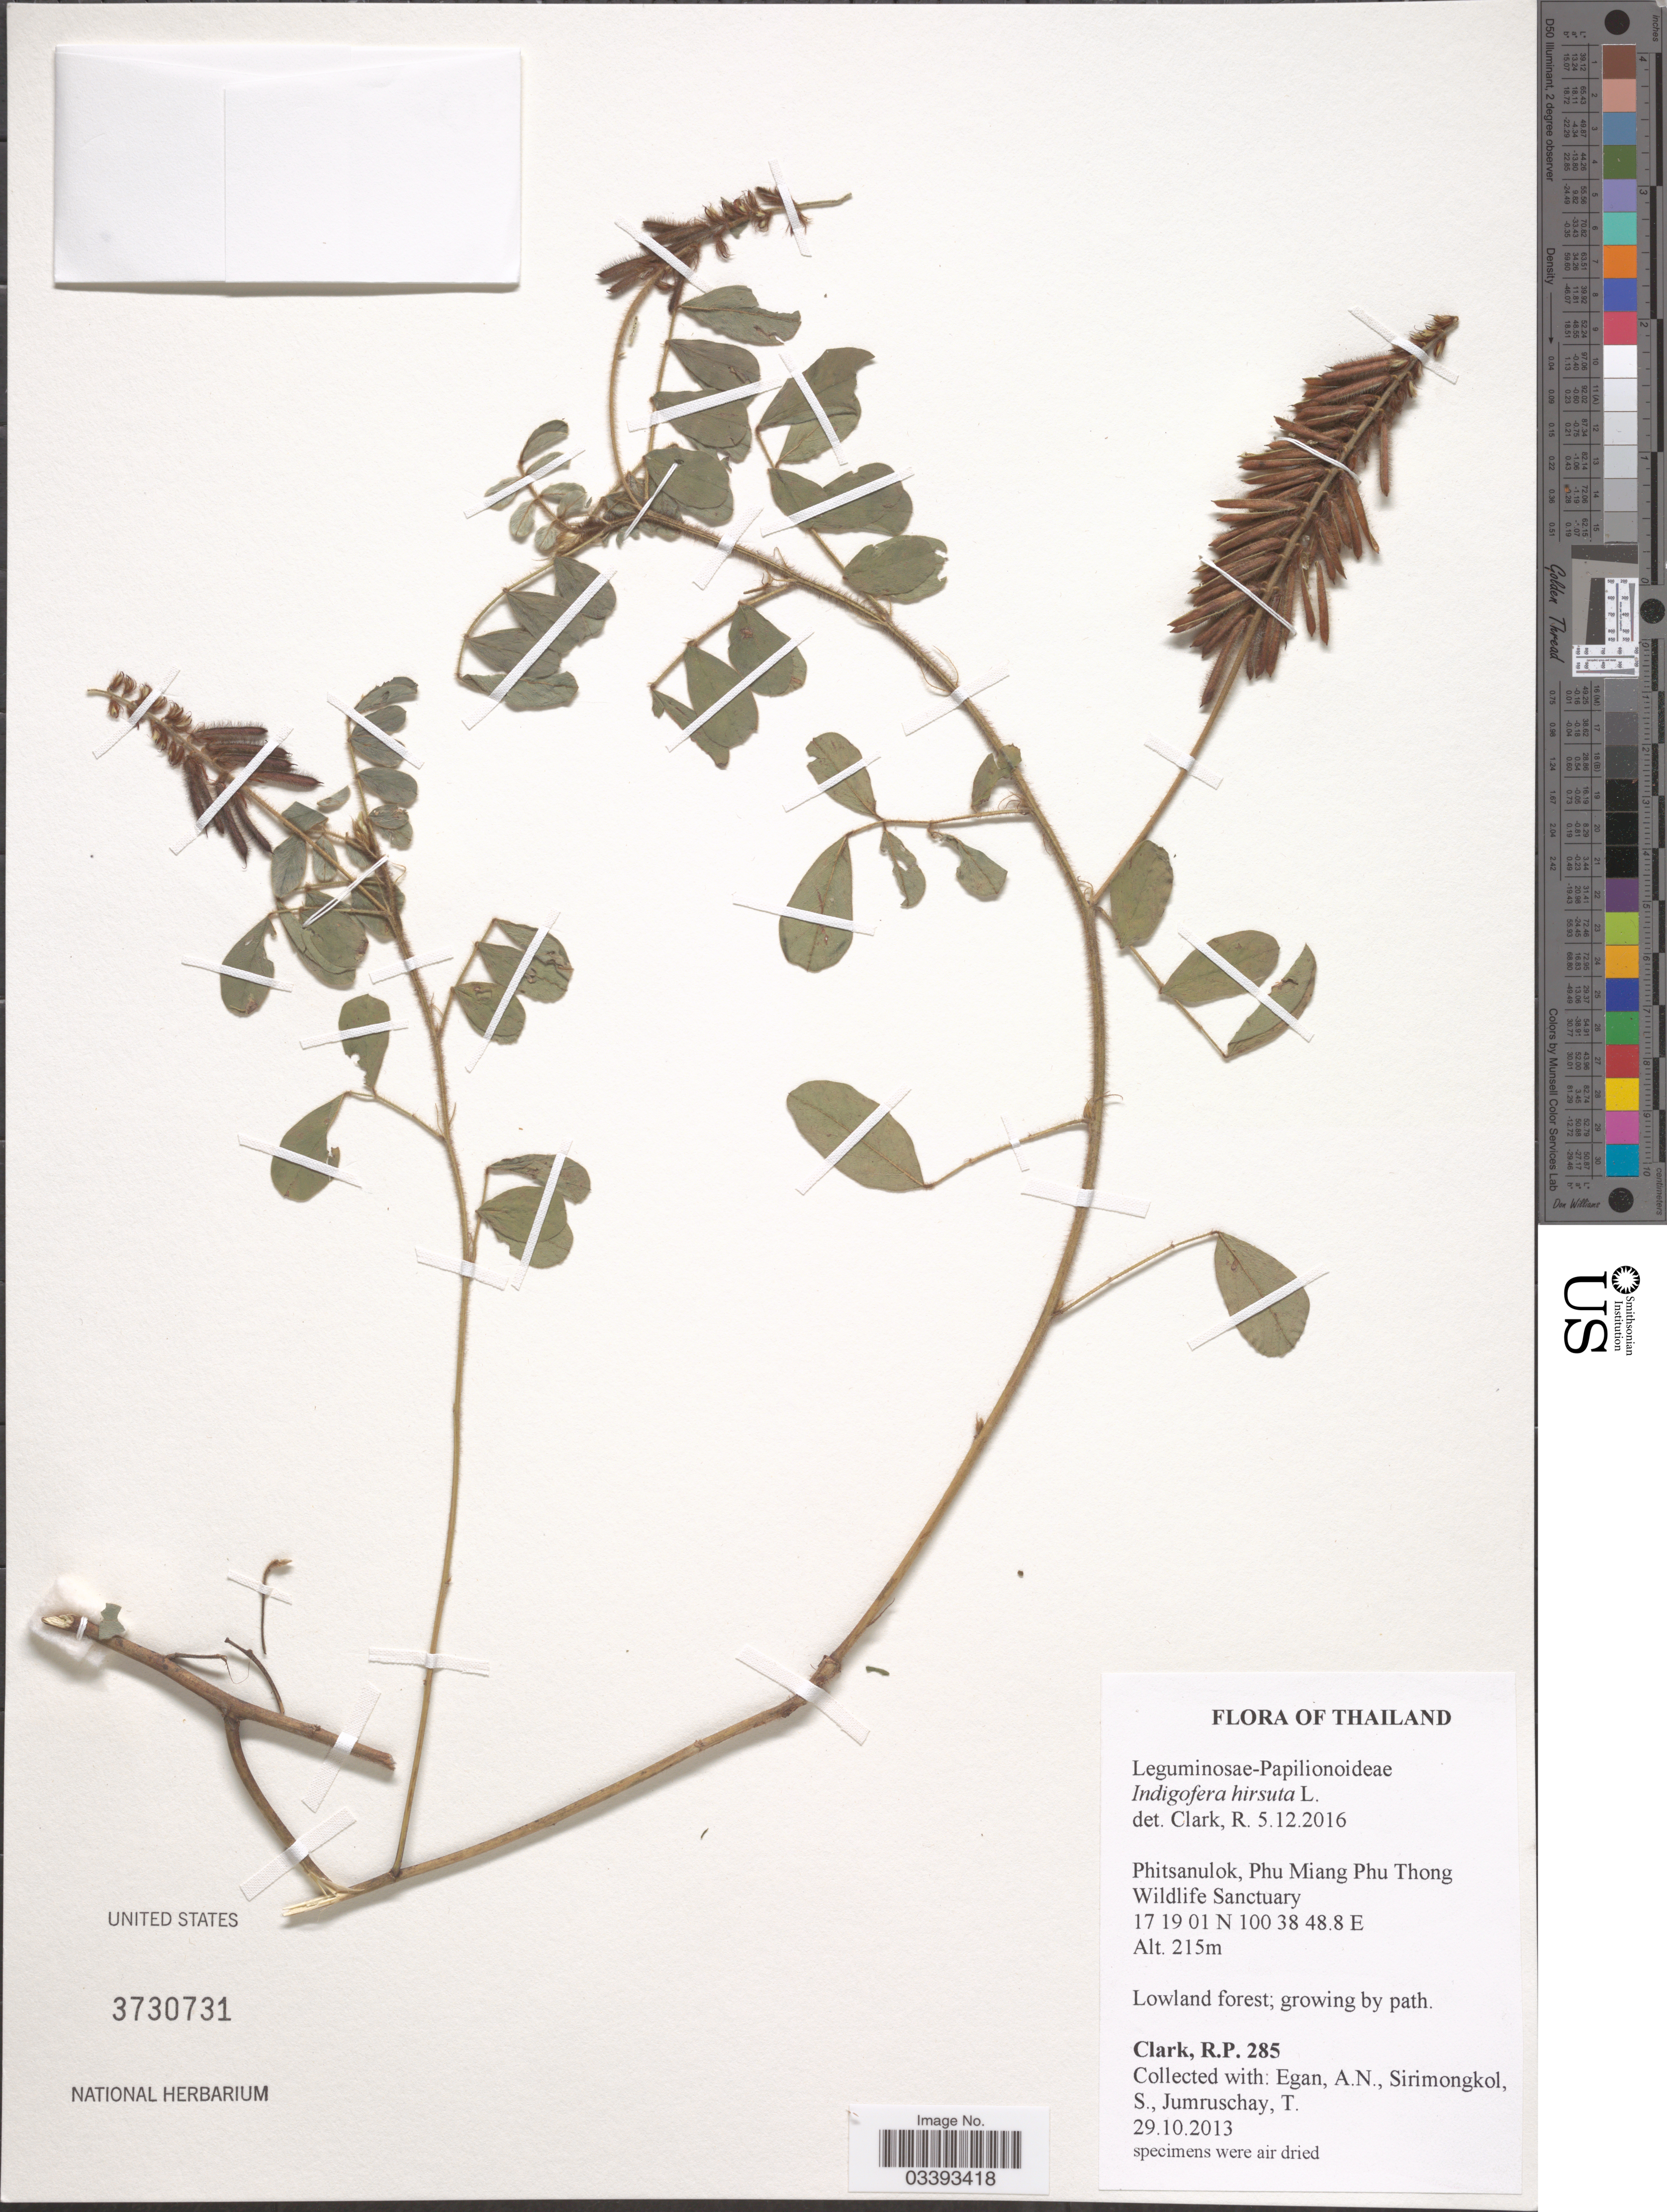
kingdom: Plantae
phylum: Tracheophyta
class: Magnoliopsida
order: Fabales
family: Fabaceae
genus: Indigofera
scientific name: Indigofera hirsuta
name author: L.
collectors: R. P. Clark, A. N. Egan, S. Sirimongkol & T. Jumruschay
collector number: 285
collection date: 2013-10-29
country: Thailand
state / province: Phitsanulok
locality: Phu Miang Phu Thong Wildlife Sanctuary.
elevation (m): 215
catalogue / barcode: US 3730731